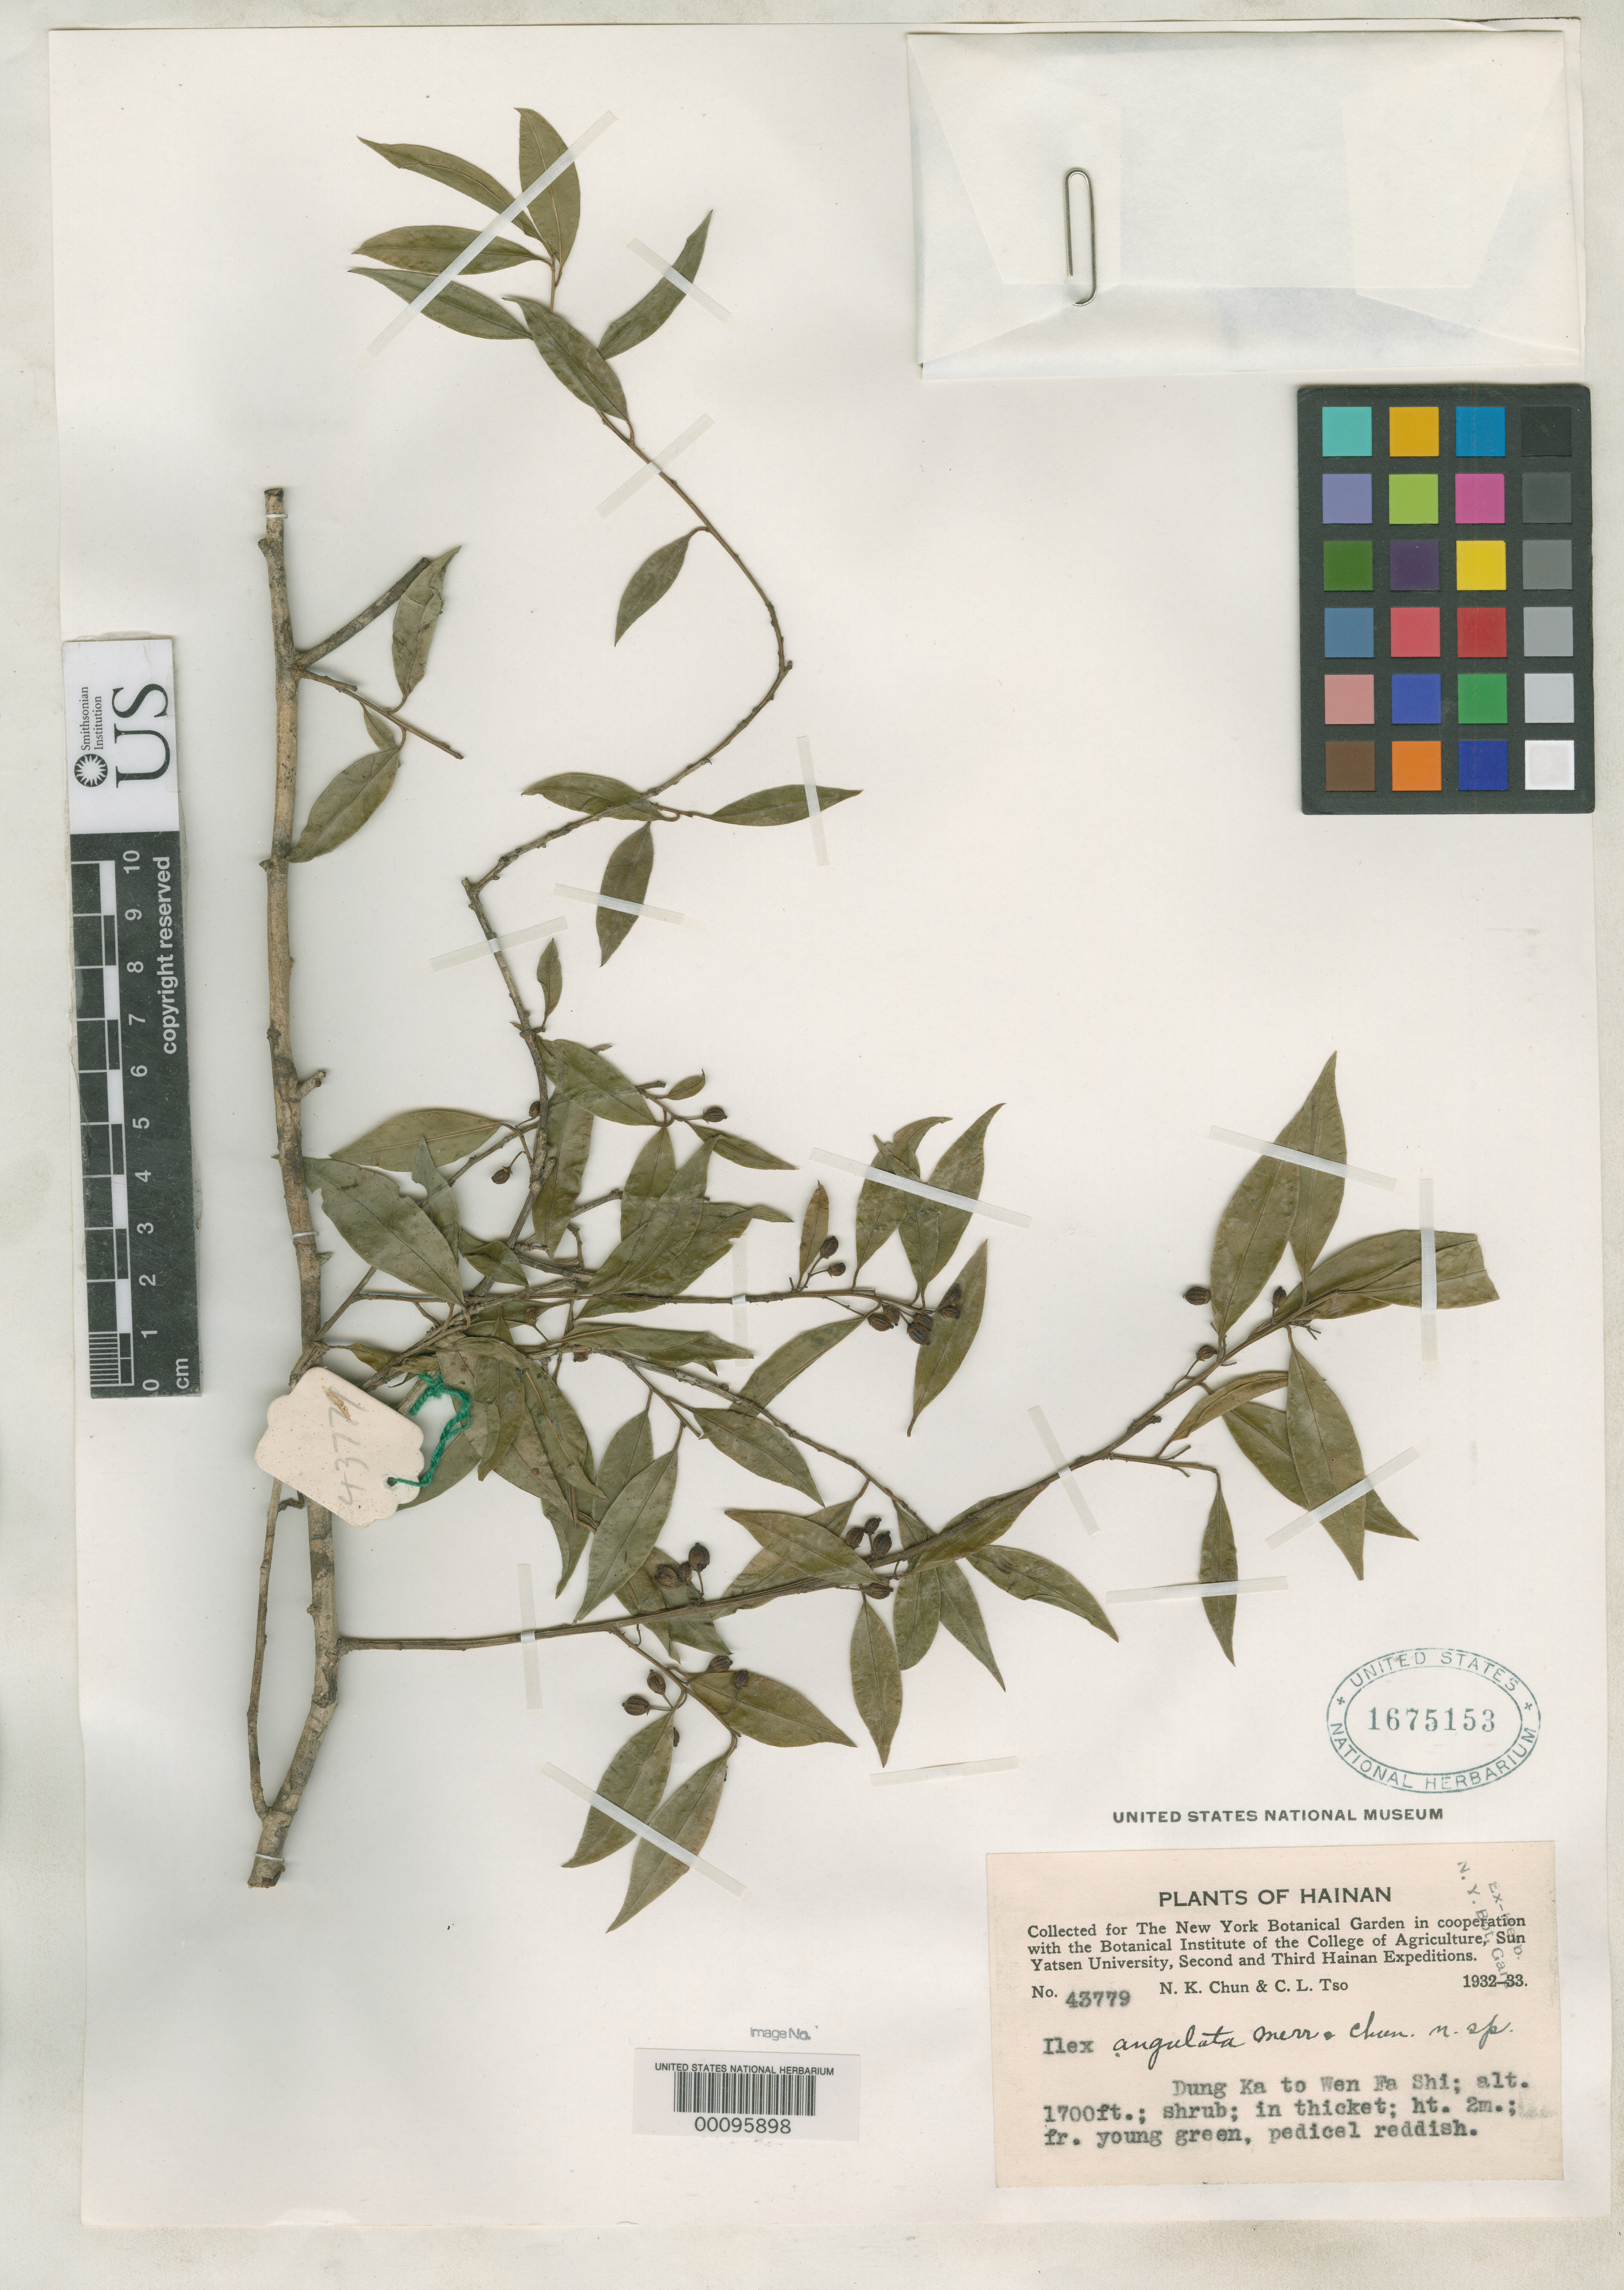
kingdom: Plantae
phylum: Tracheophyta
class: Magnoliopsida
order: Aquifoliales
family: Aquifoliaceae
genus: Ilex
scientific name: Ilex angulata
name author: Merr. & Chun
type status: Isotype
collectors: N. K. Chun & C. Tso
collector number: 43779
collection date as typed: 1932 to -- --- 1933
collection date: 1932/1933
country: China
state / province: Hainan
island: Hainan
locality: Tung Ka to Munfashi.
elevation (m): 518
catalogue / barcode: US 1675153